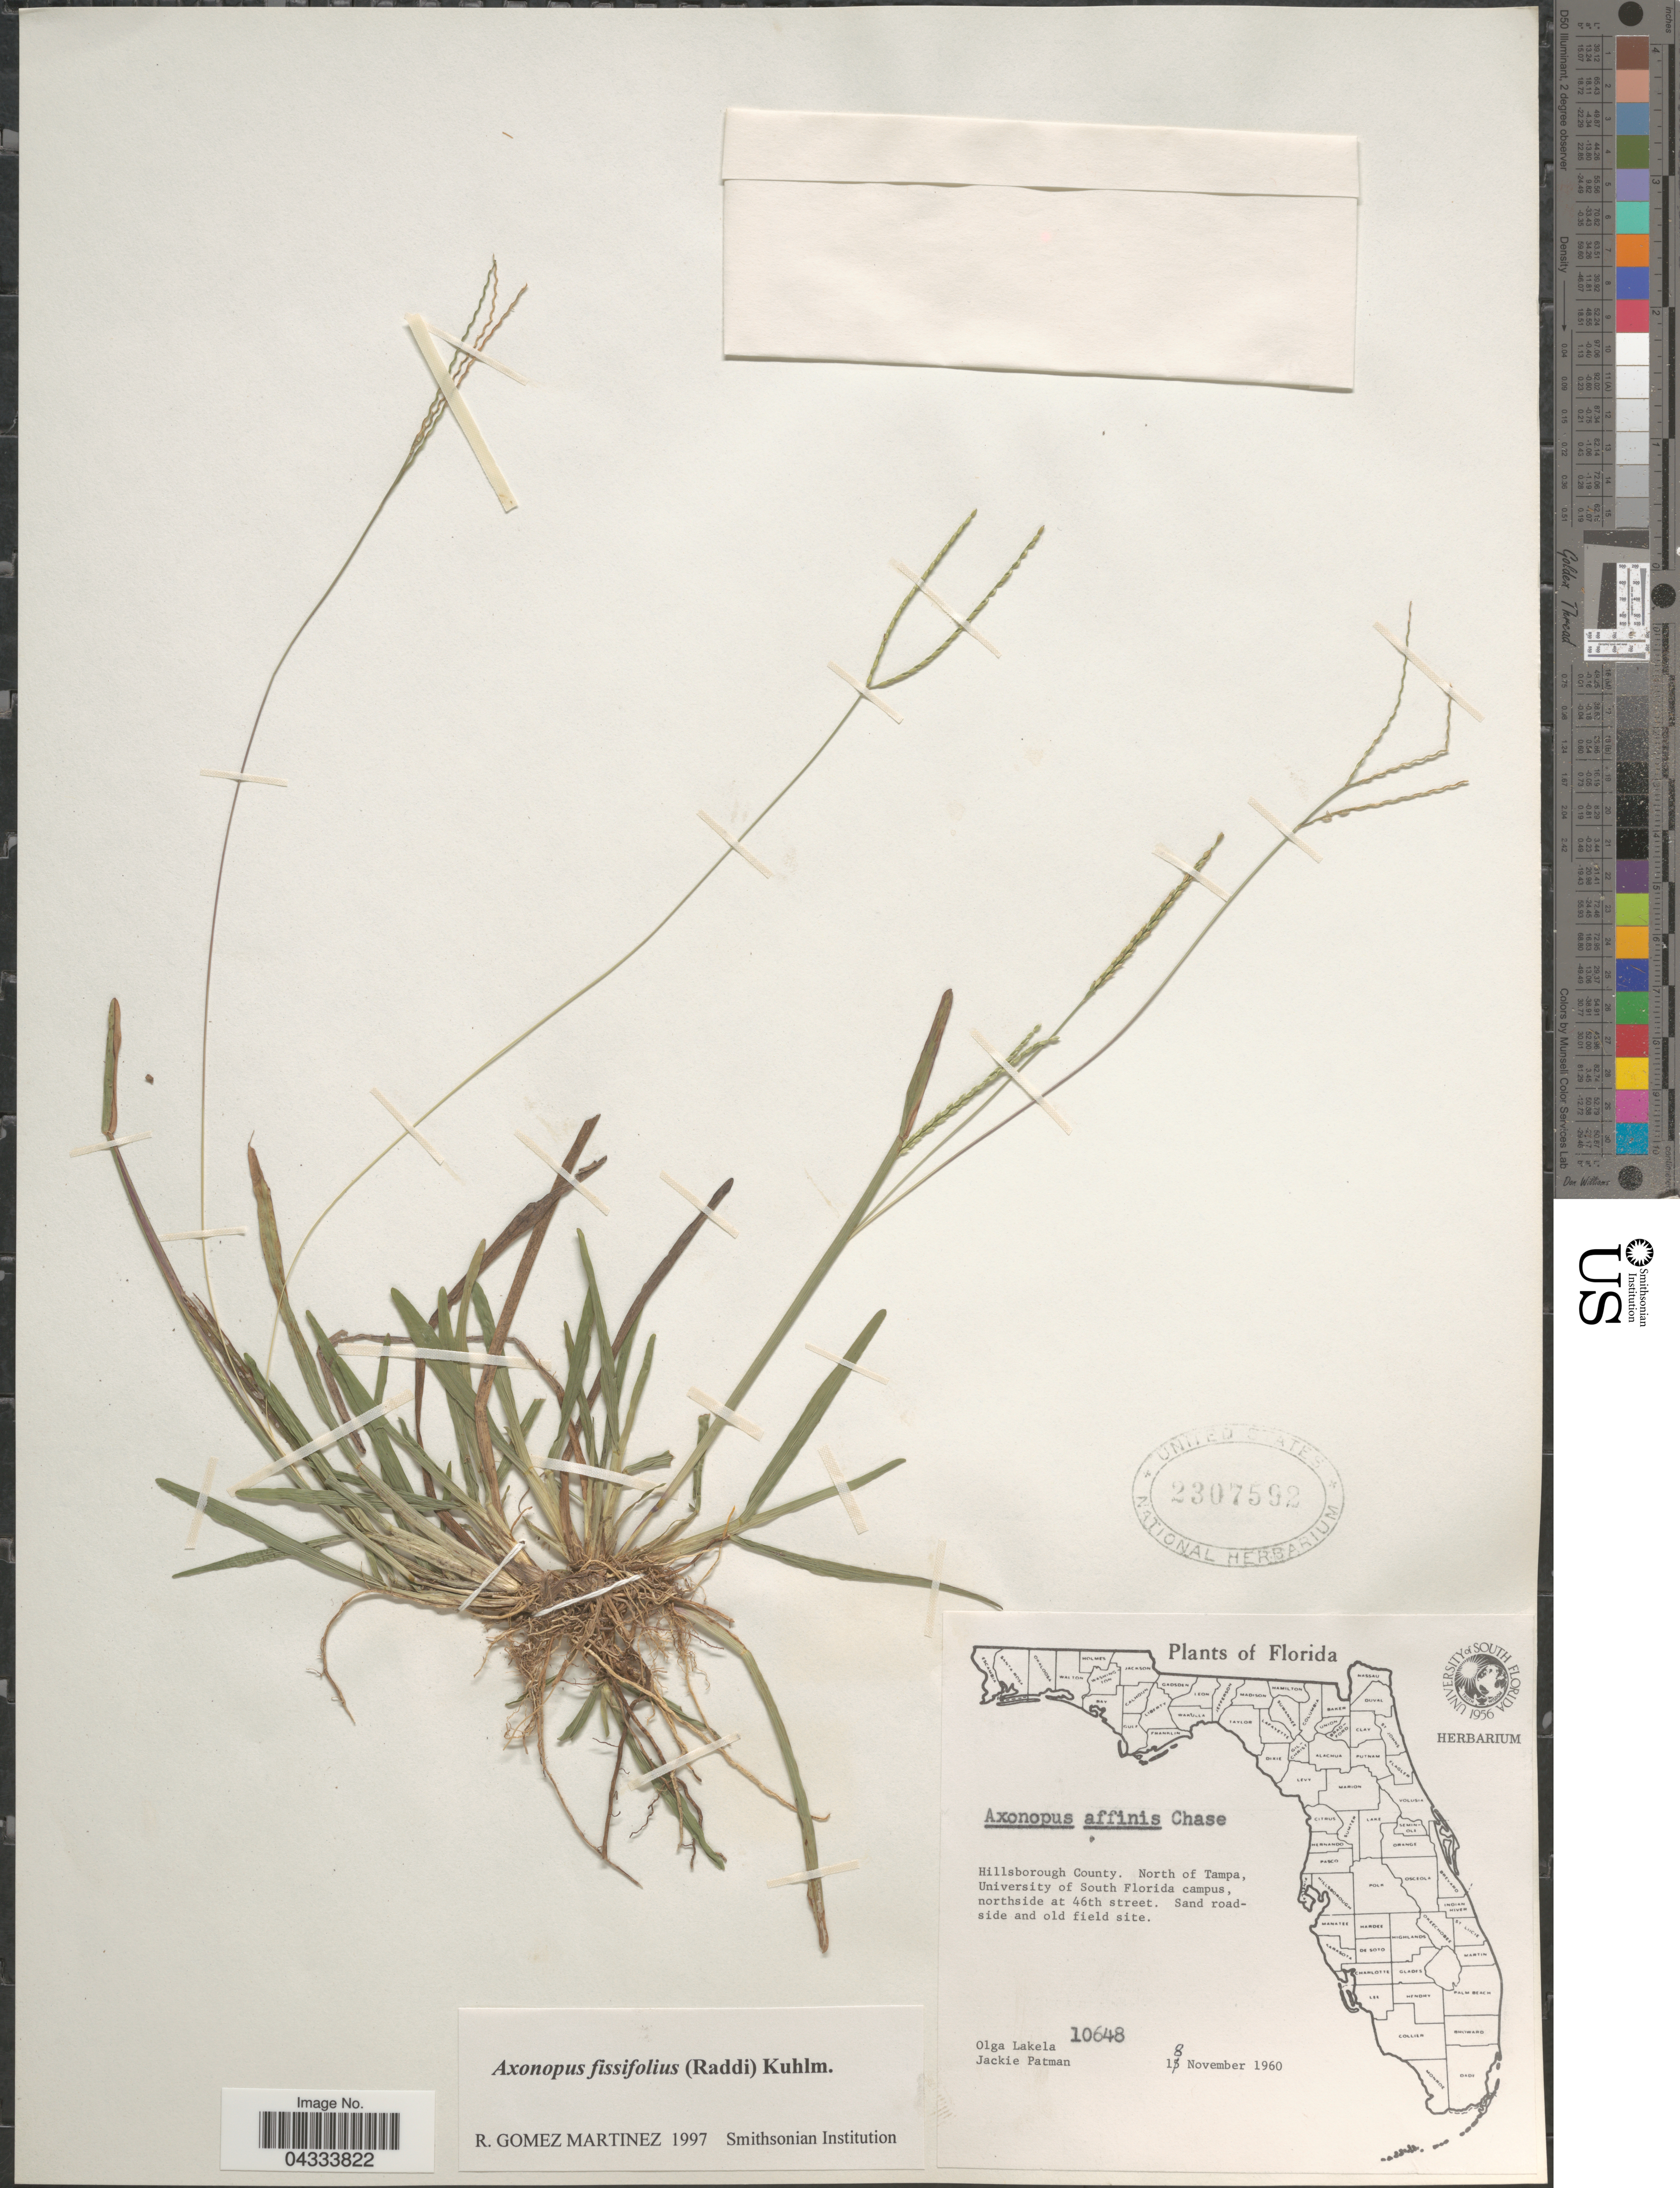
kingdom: Plantae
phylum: Tracheophyta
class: Liliopsida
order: Poales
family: Poaceae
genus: Axonopus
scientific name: Axonopus fissifolius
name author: (Raddi) Kuhlm.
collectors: O. K. Lakela & J. Patman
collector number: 10648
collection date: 1960-11-18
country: United States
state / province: Florida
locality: Hillsborough County. North of Tampa, University of South Florida campus, northside at 46th street.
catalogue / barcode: US 2307592